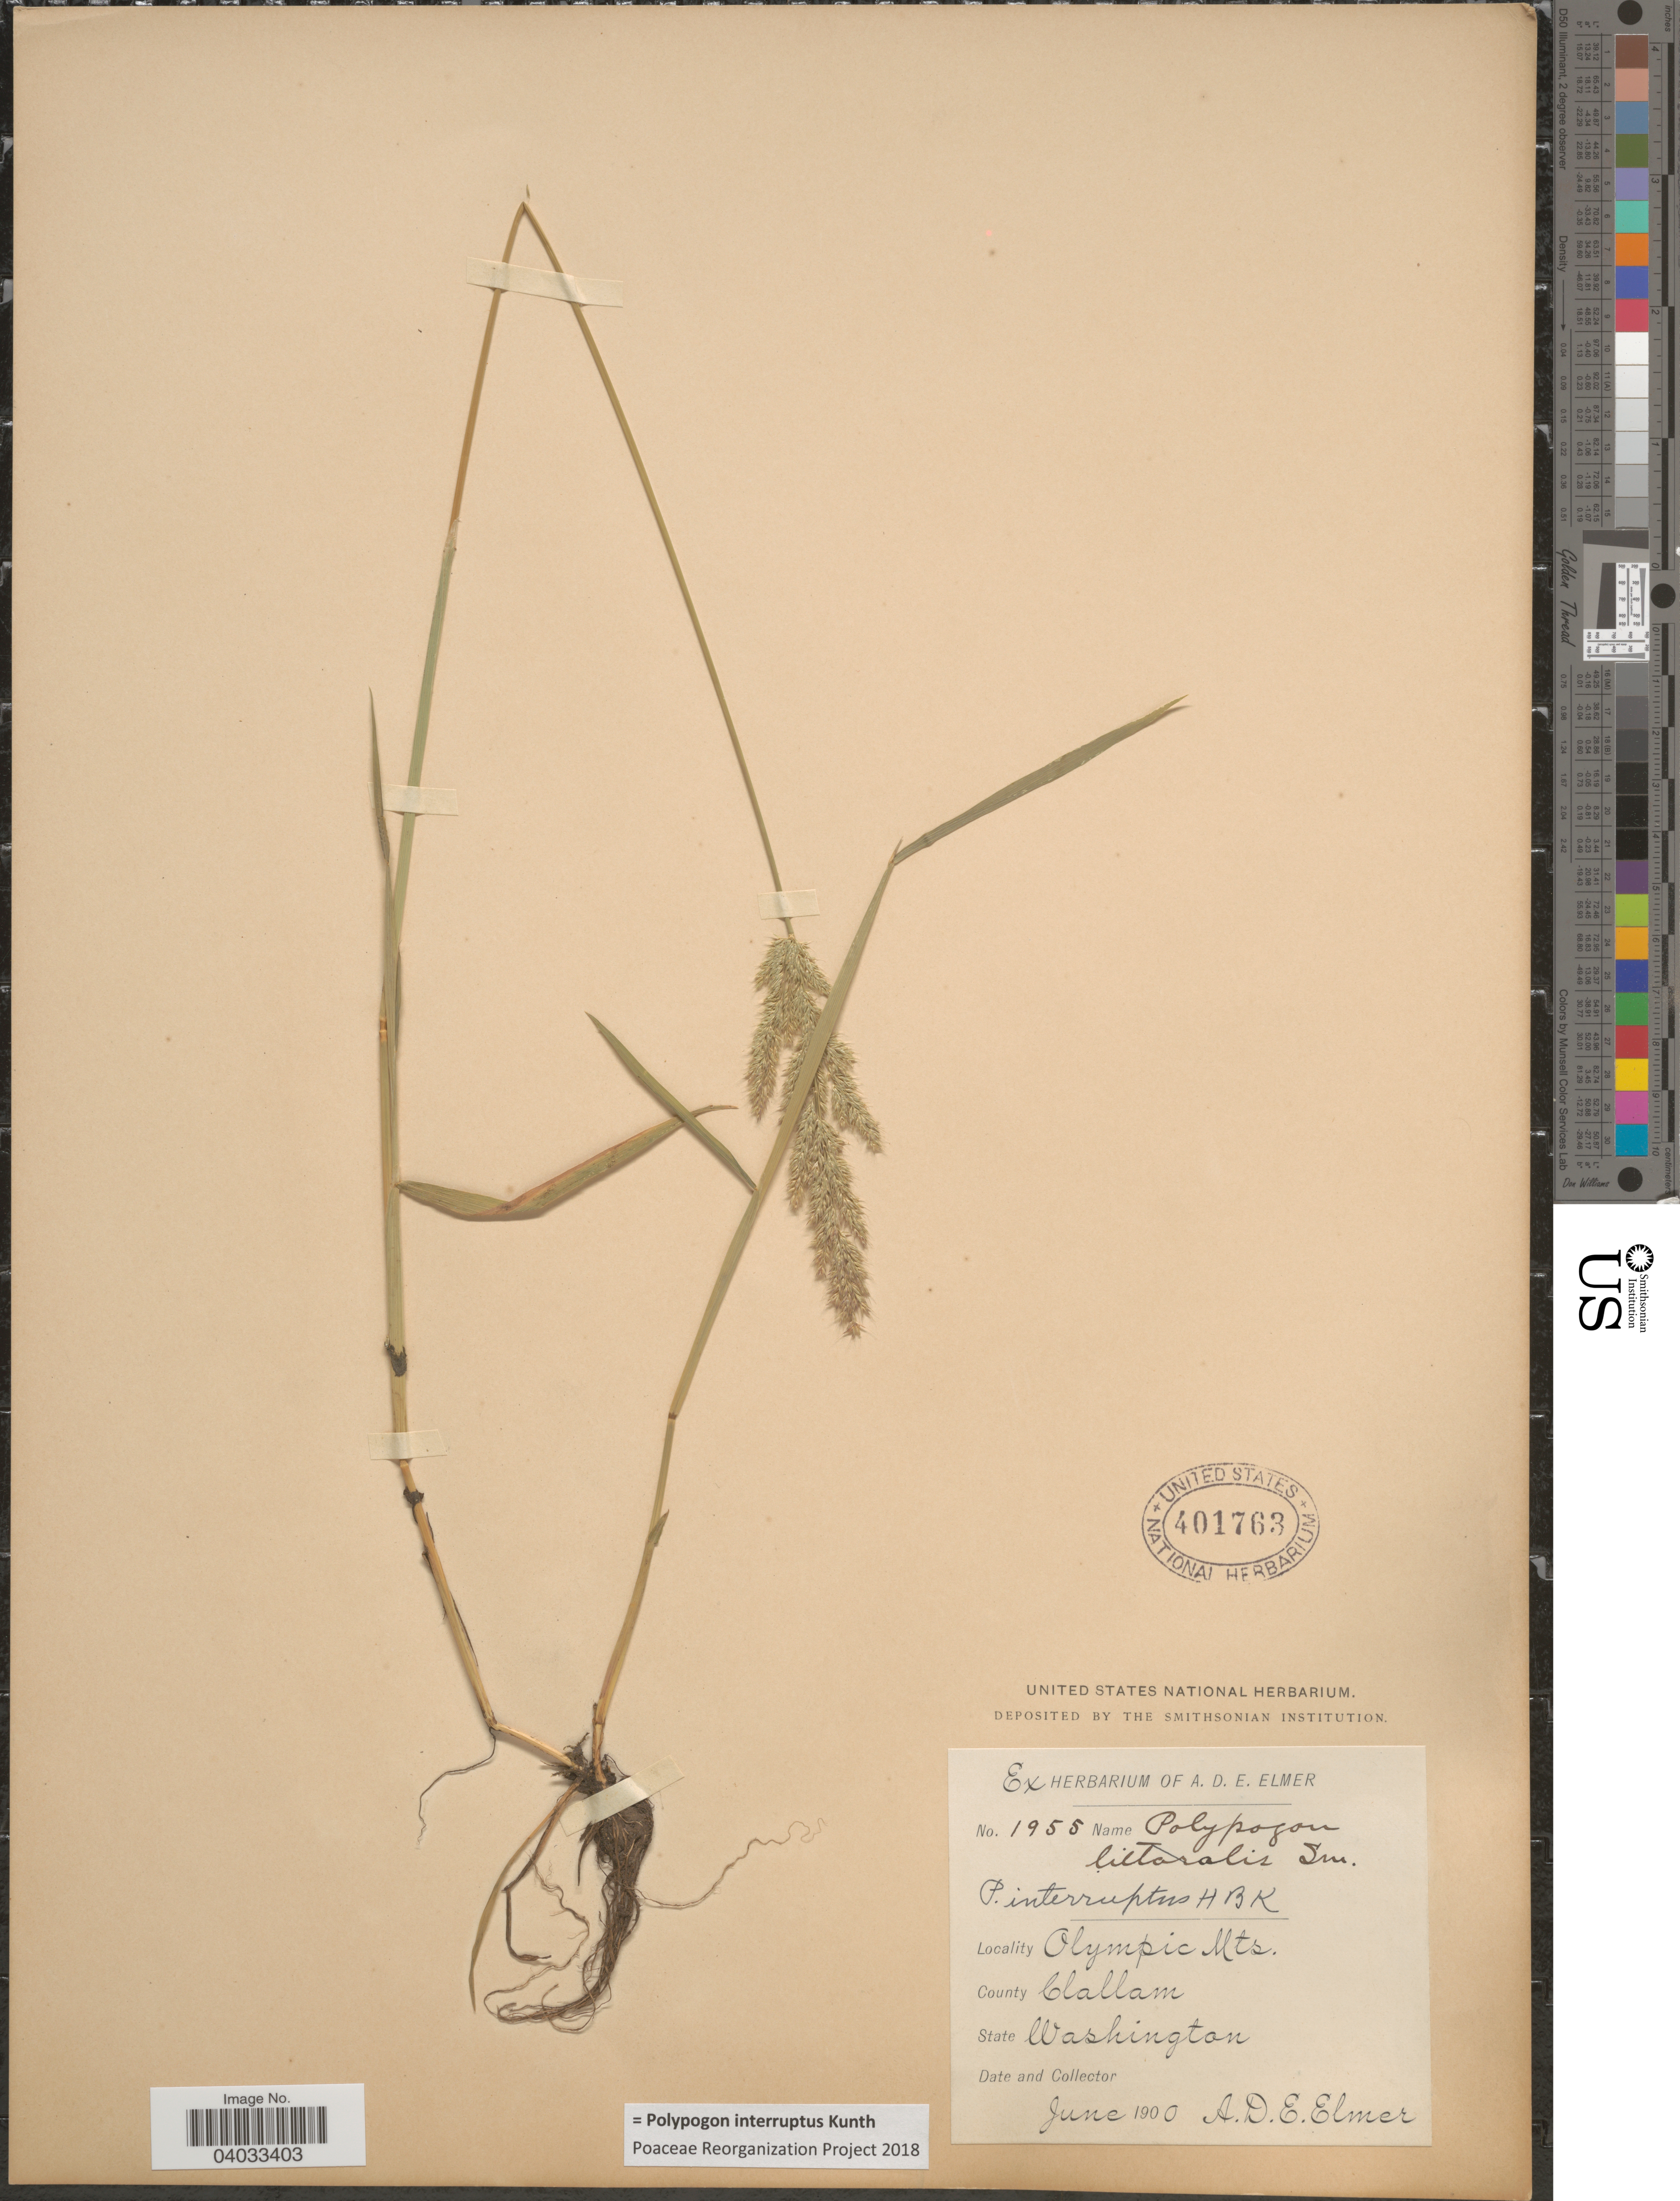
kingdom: Plantae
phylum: Tracheophyta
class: Liliopsida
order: Poales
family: Poaceae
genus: Polypogon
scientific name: Polypogon interruptus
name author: Kunth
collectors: A. D. E. Elmer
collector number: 1955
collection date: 1900-06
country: United States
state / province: Washington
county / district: Clallam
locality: Olympic Mts. County Clallam.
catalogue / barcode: US 401763